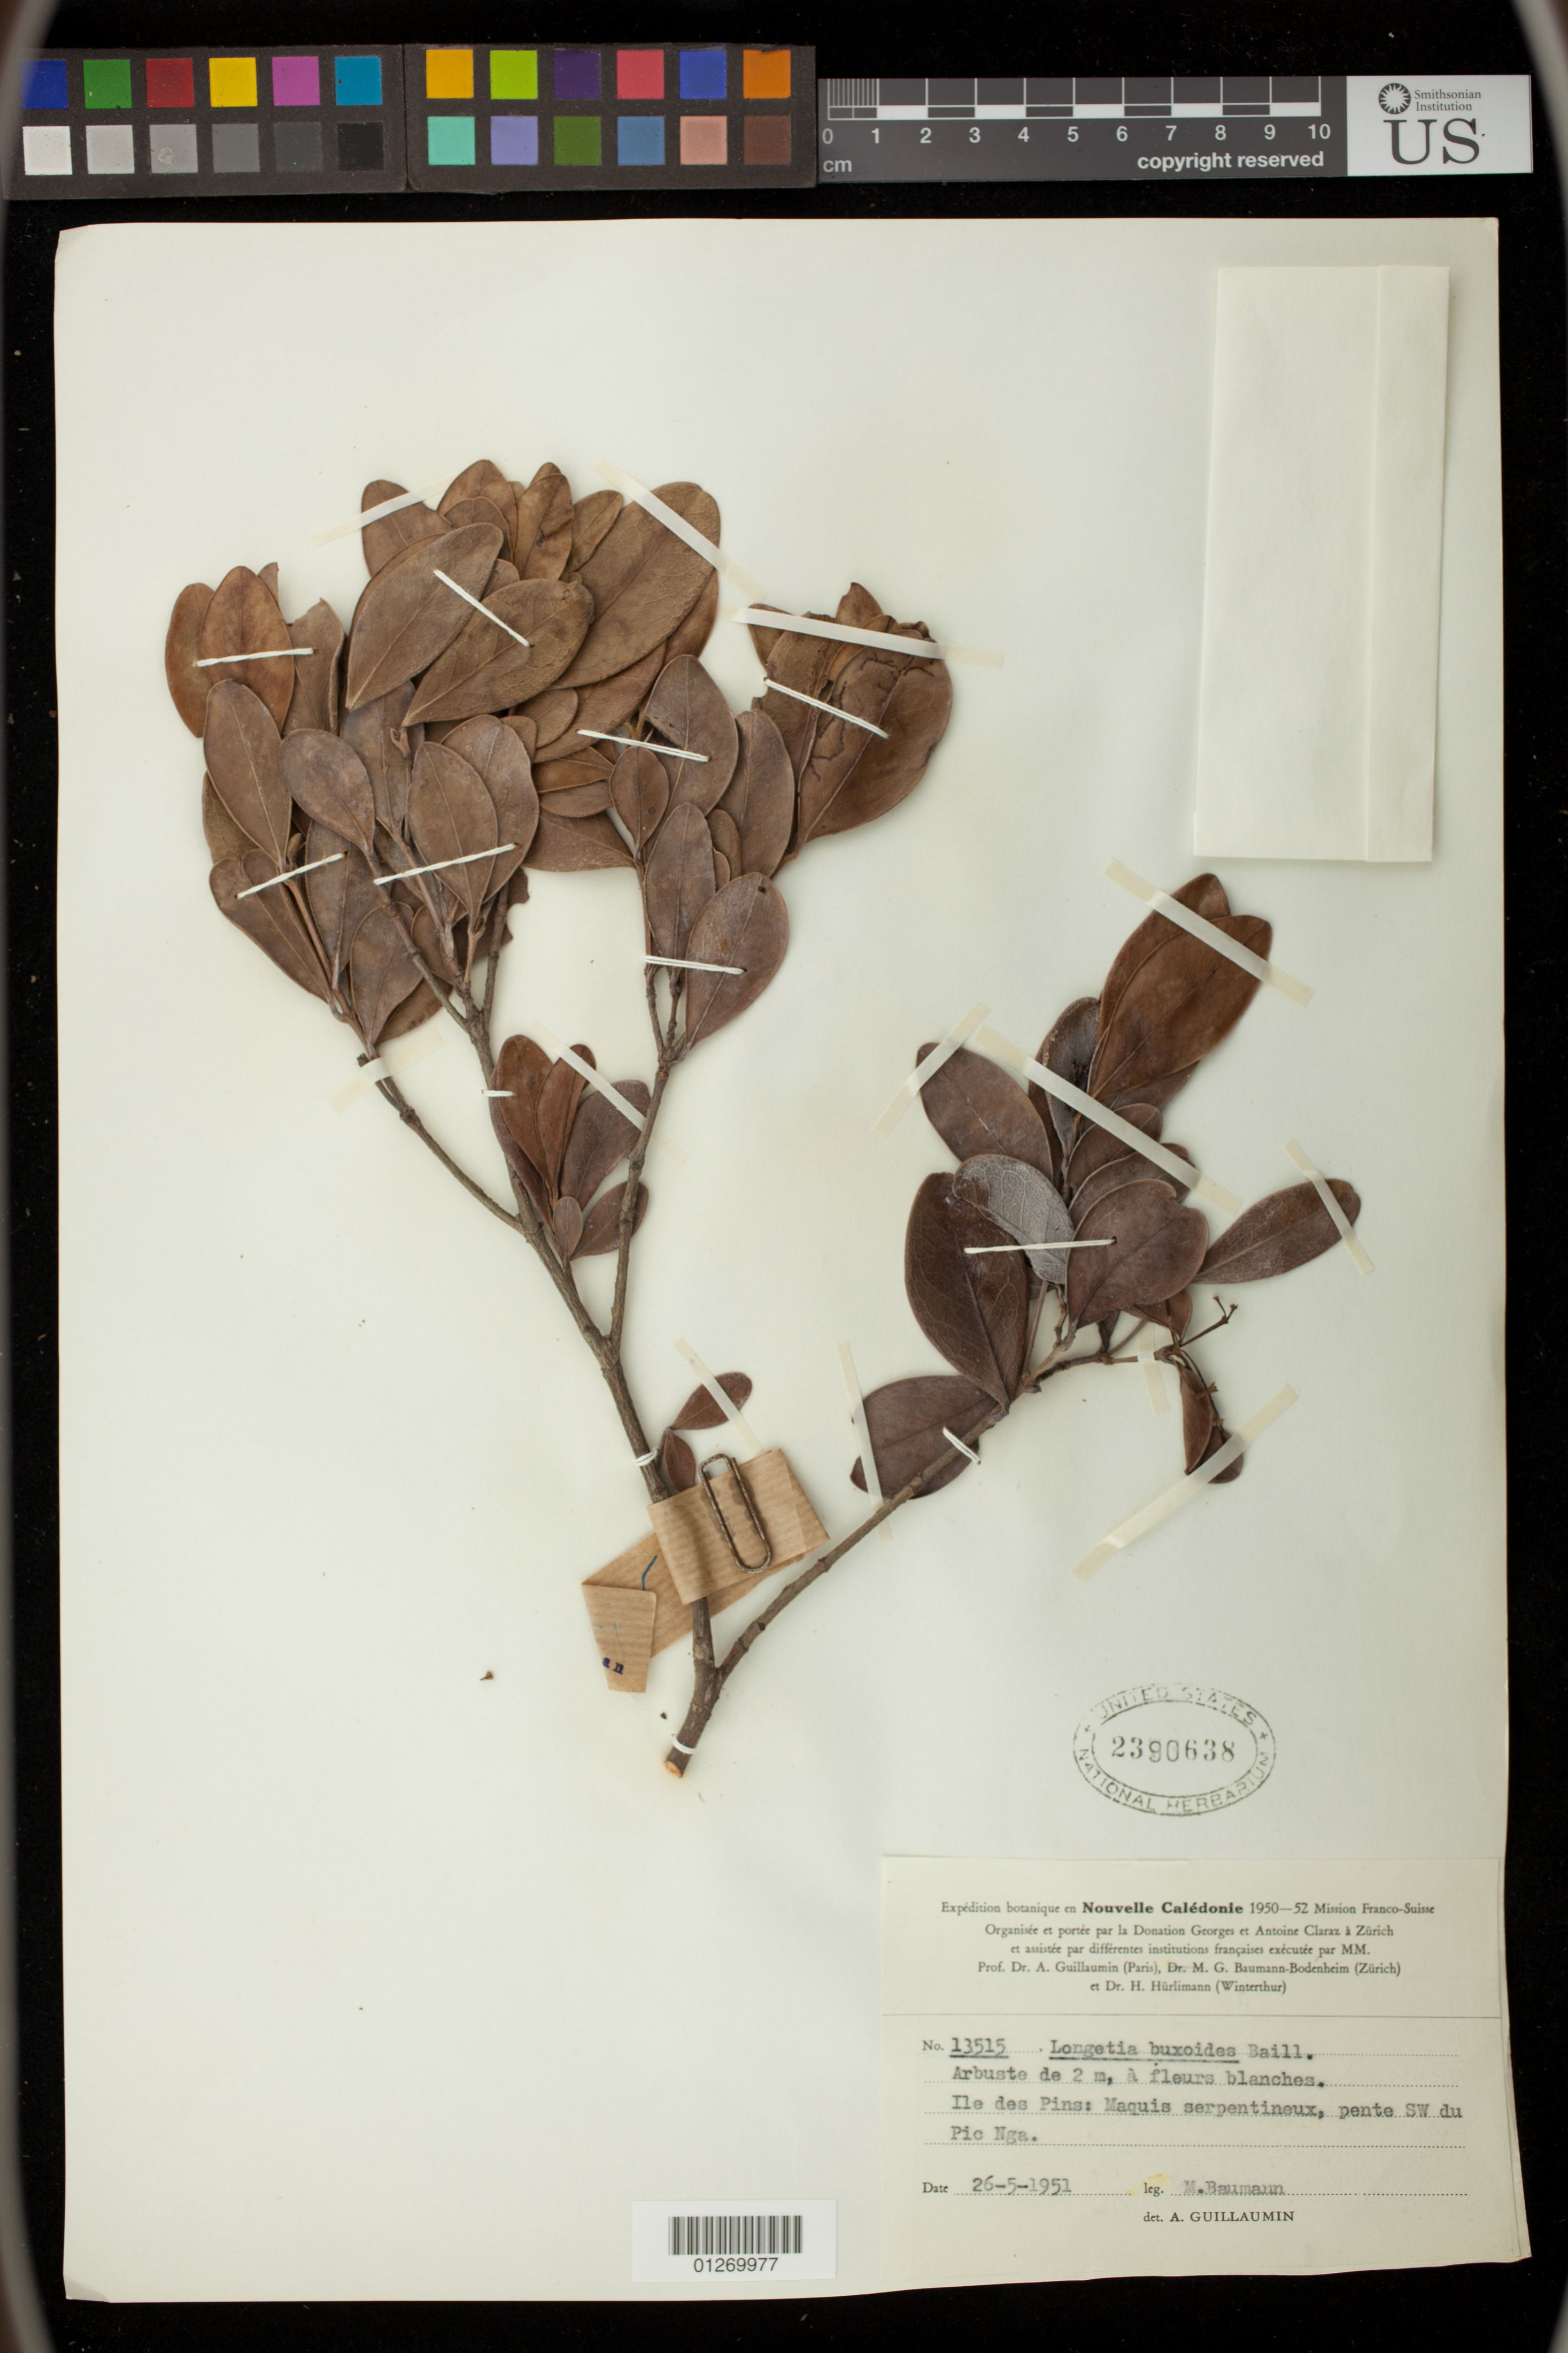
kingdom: Plantae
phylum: Tracheophyta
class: Magnoliopsida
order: Malpighiales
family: Picrodendraceae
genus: Longetia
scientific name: Longetia buxoides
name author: Baill.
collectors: M. Baumann & A. Guillaumin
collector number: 13515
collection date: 1951-05-26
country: New Caledonia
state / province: Ile des Pins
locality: Maquis serpentineux, pente SW du Pic Nga.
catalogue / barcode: US 2390638